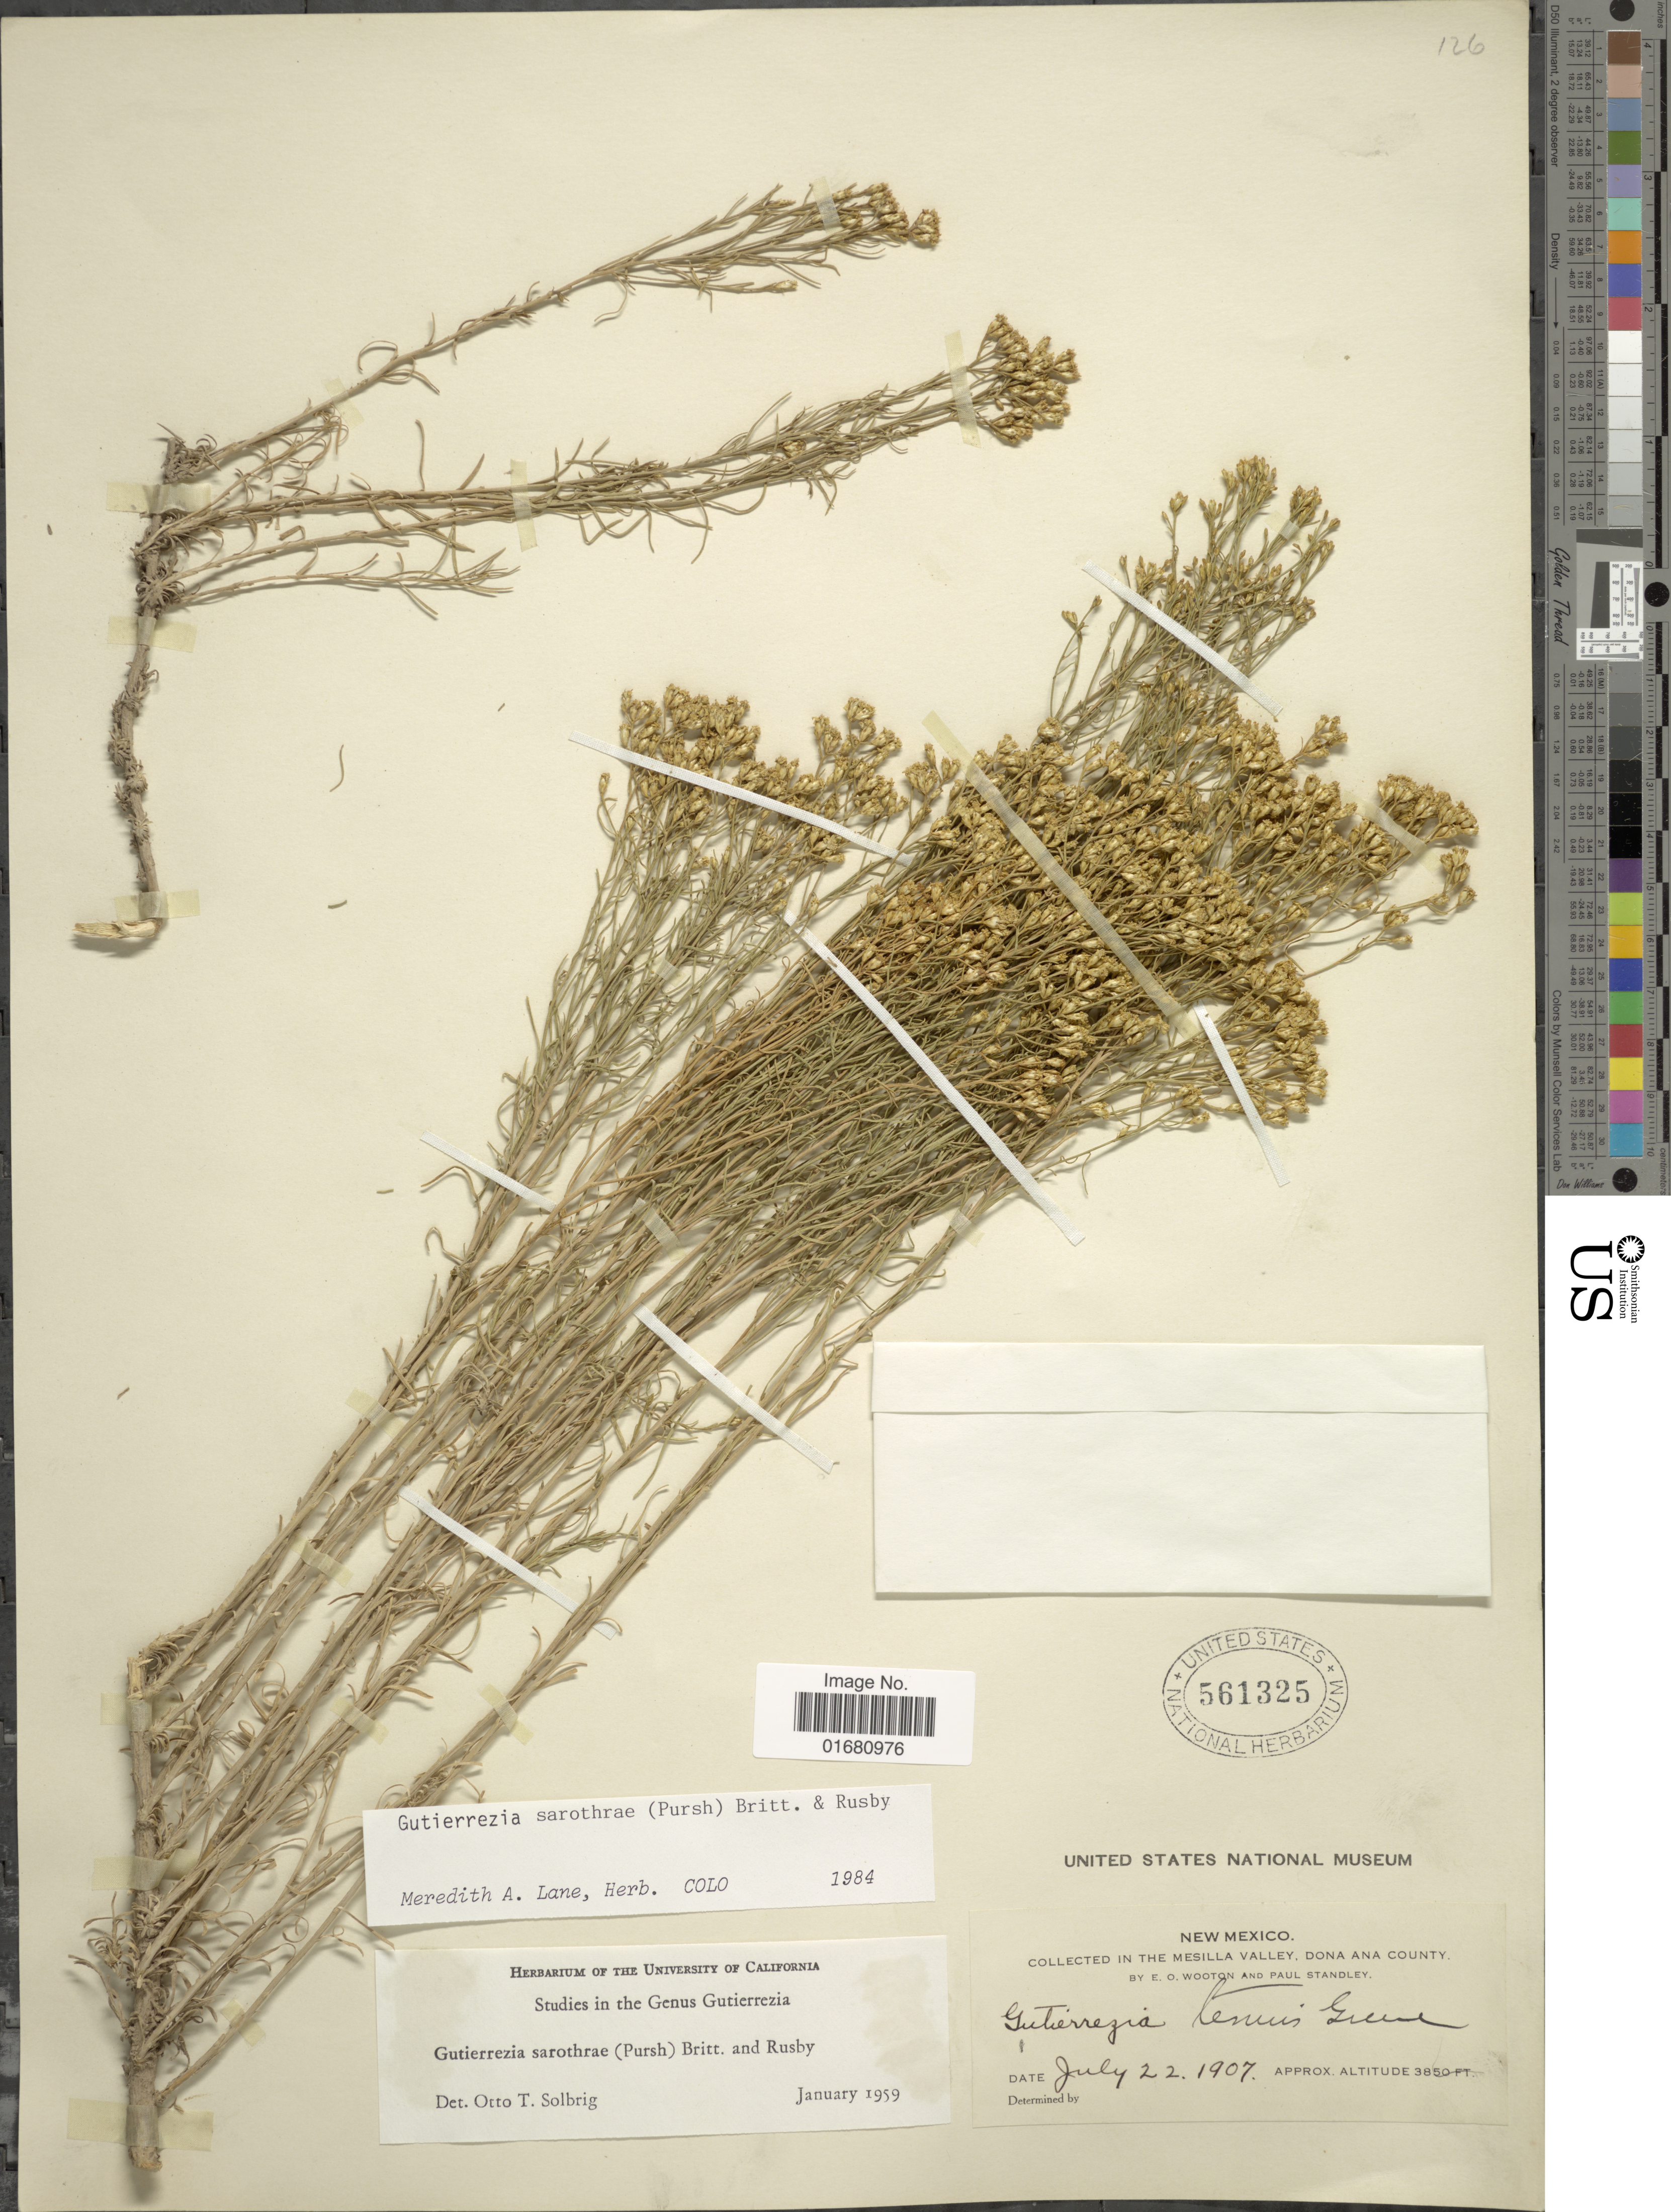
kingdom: Plantae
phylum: Tracheophyta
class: Magnoliopsida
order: Asterales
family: Asteraceae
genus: Gutierrezia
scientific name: Gutierrezia sarothrae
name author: (Pursh) Britton & Rusby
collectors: E. O. Wooton & P. C. Standley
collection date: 1907-07-22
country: United States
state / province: New Mexico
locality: In the Mesilla Valley, Dona Ana County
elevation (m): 1173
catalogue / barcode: US 561325